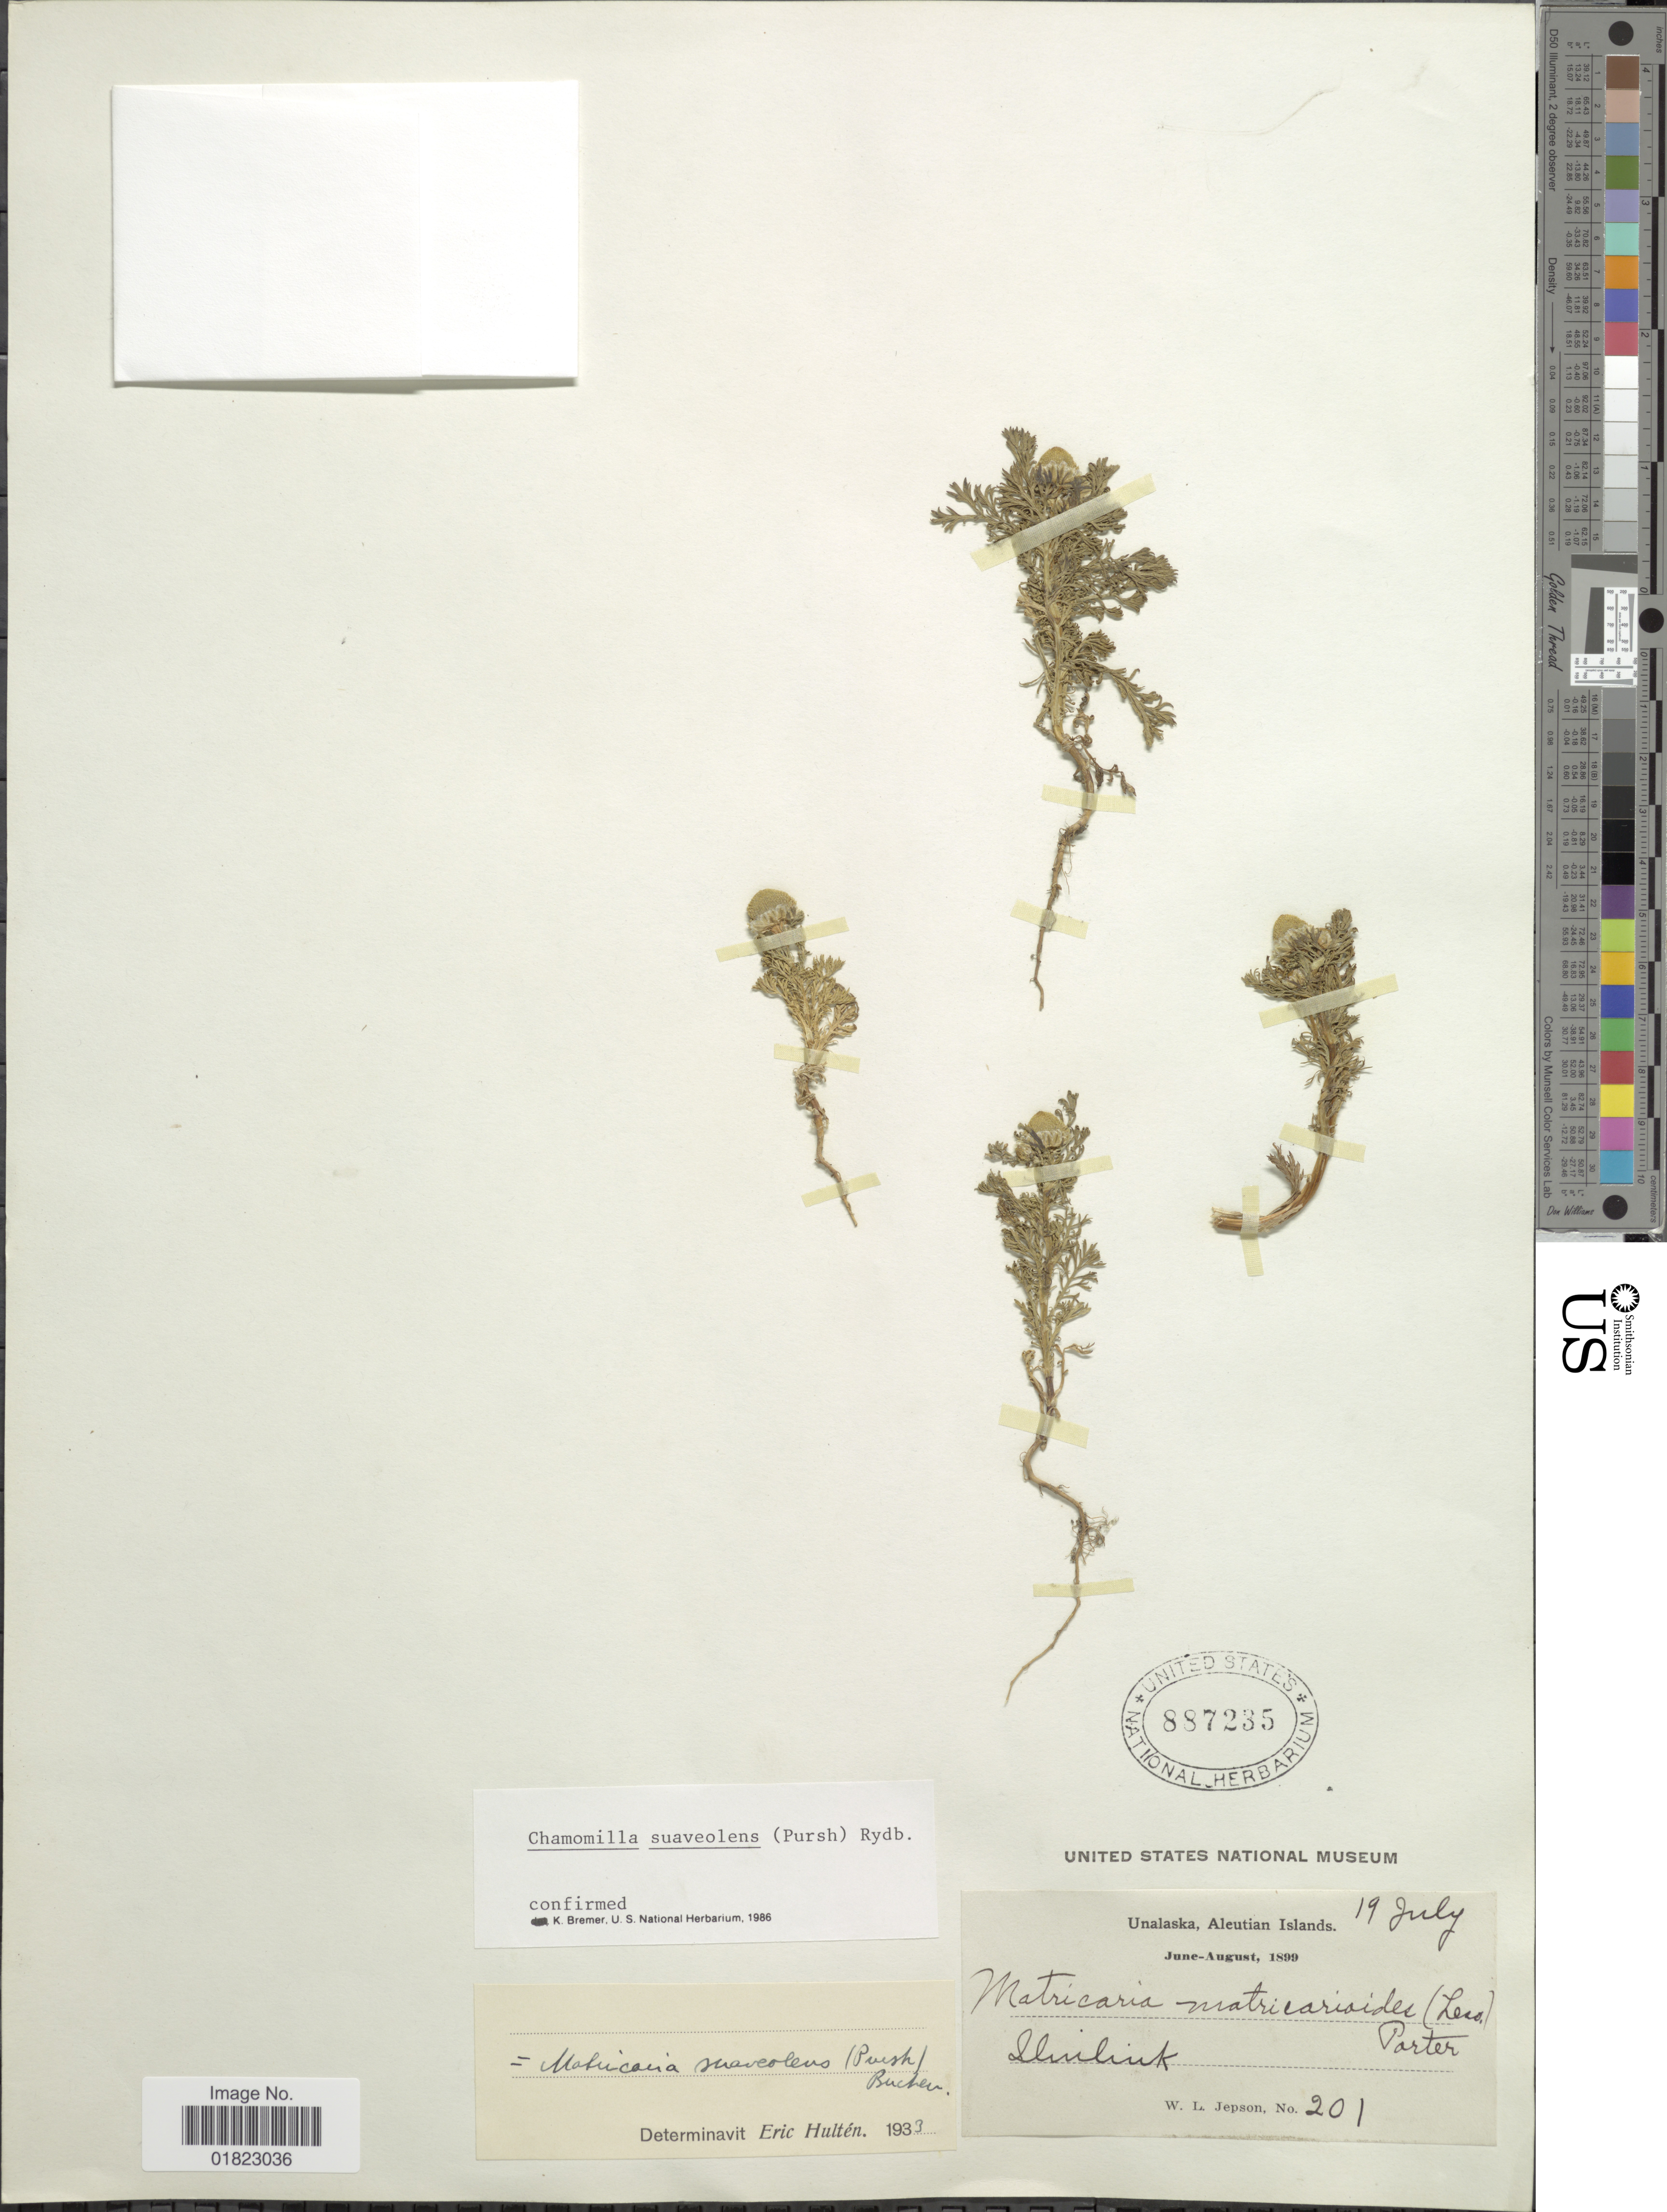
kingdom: Plantae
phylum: Tracheophyta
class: Magnoliopsida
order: Asterales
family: Asteraceae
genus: Matricaria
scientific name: Matricaria matricarioides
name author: (Less.) Porter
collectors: W. L. Jepson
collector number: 201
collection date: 1899-07-19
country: United States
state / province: Alaska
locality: Unalaska, Aleutian Islands. Iliuliuk.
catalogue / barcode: US 887235